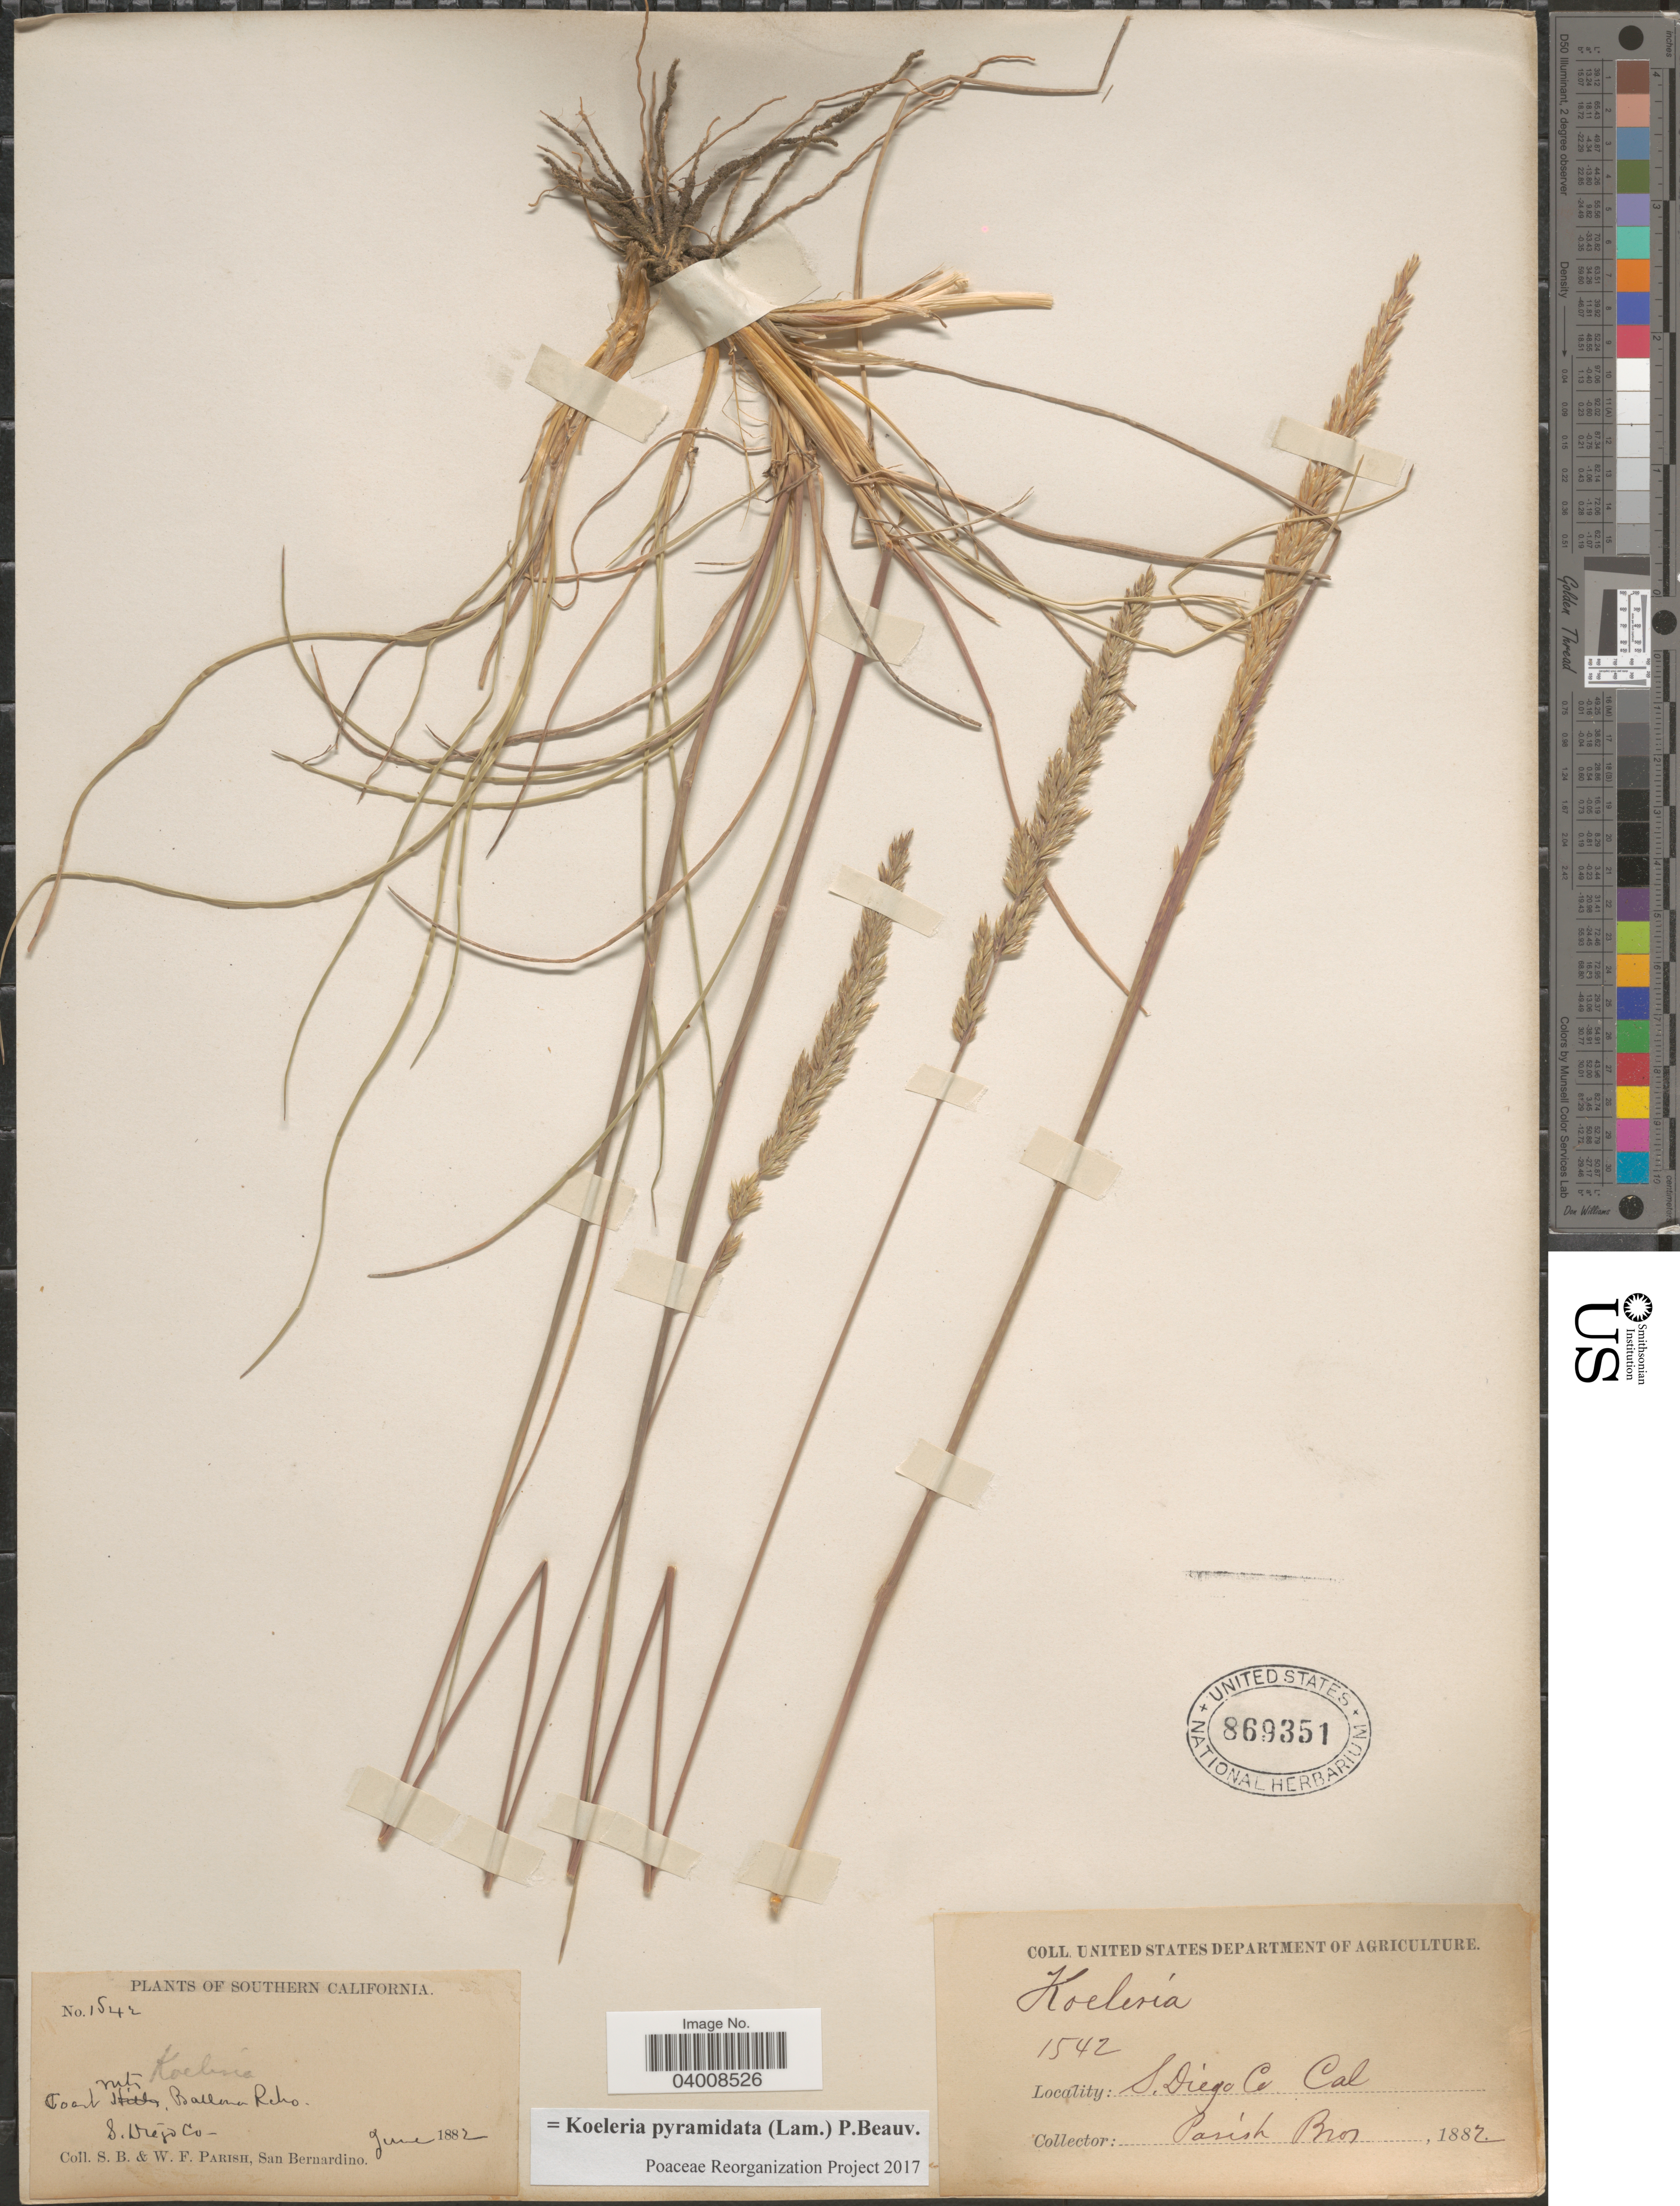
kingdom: Plantae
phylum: Tracheophyta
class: Liliopsida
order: Poales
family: Poaceae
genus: Koeleria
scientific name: Koeleria pyramidata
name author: (Lam.) P. Beauv.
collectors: S. B. Parish & W. F. Parish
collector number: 1542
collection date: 1882-06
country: United States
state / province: California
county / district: San Diego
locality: Southern California. Coast Mts, Ballena Rcho. S Diego Co.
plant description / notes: Corrected "Ballera Rcho" to "Ballena Rcho."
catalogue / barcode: US 869351